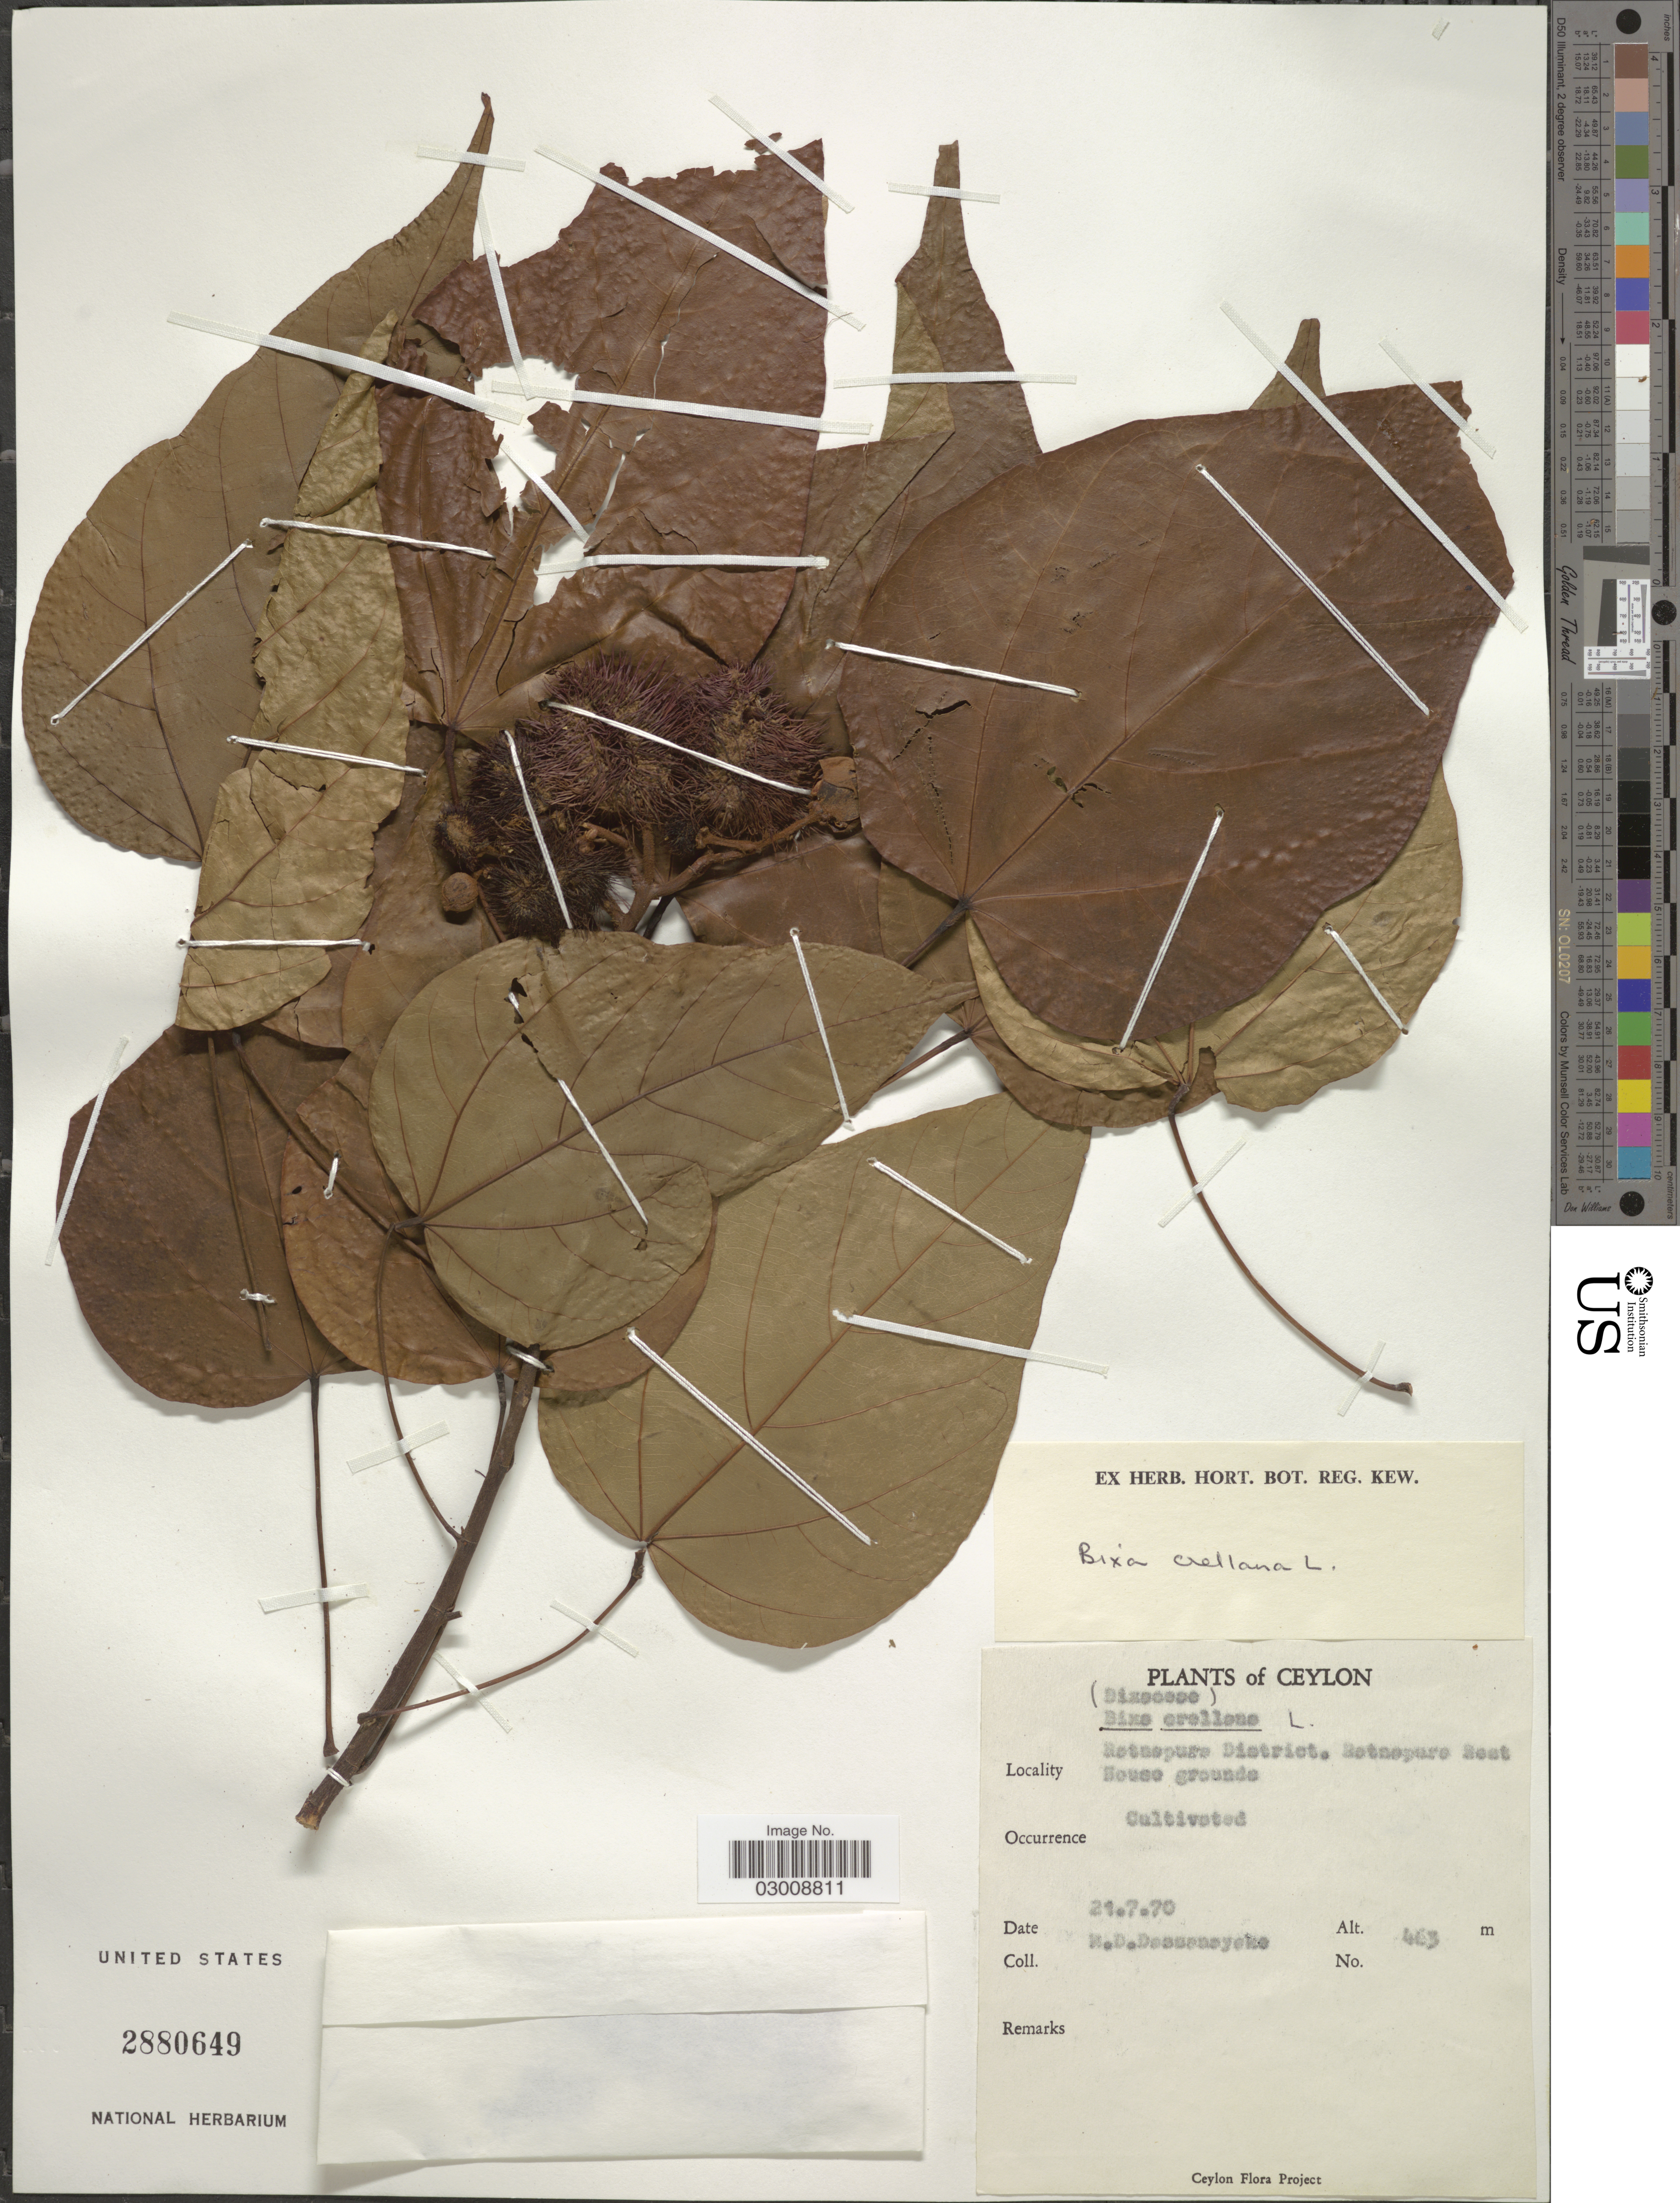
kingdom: Plantae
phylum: Tracheophyta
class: Magnoliopsida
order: Malvales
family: Bixaceae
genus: Bixa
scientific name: Bixa orellana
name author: L.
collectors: M. D. Dassanayake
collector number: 463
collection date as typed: Transcribed d/m/y: 21/7/70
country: Sri Lanka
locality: Ratnapura District, Ratnapura Rest House grounds.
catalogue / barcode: US 2880649